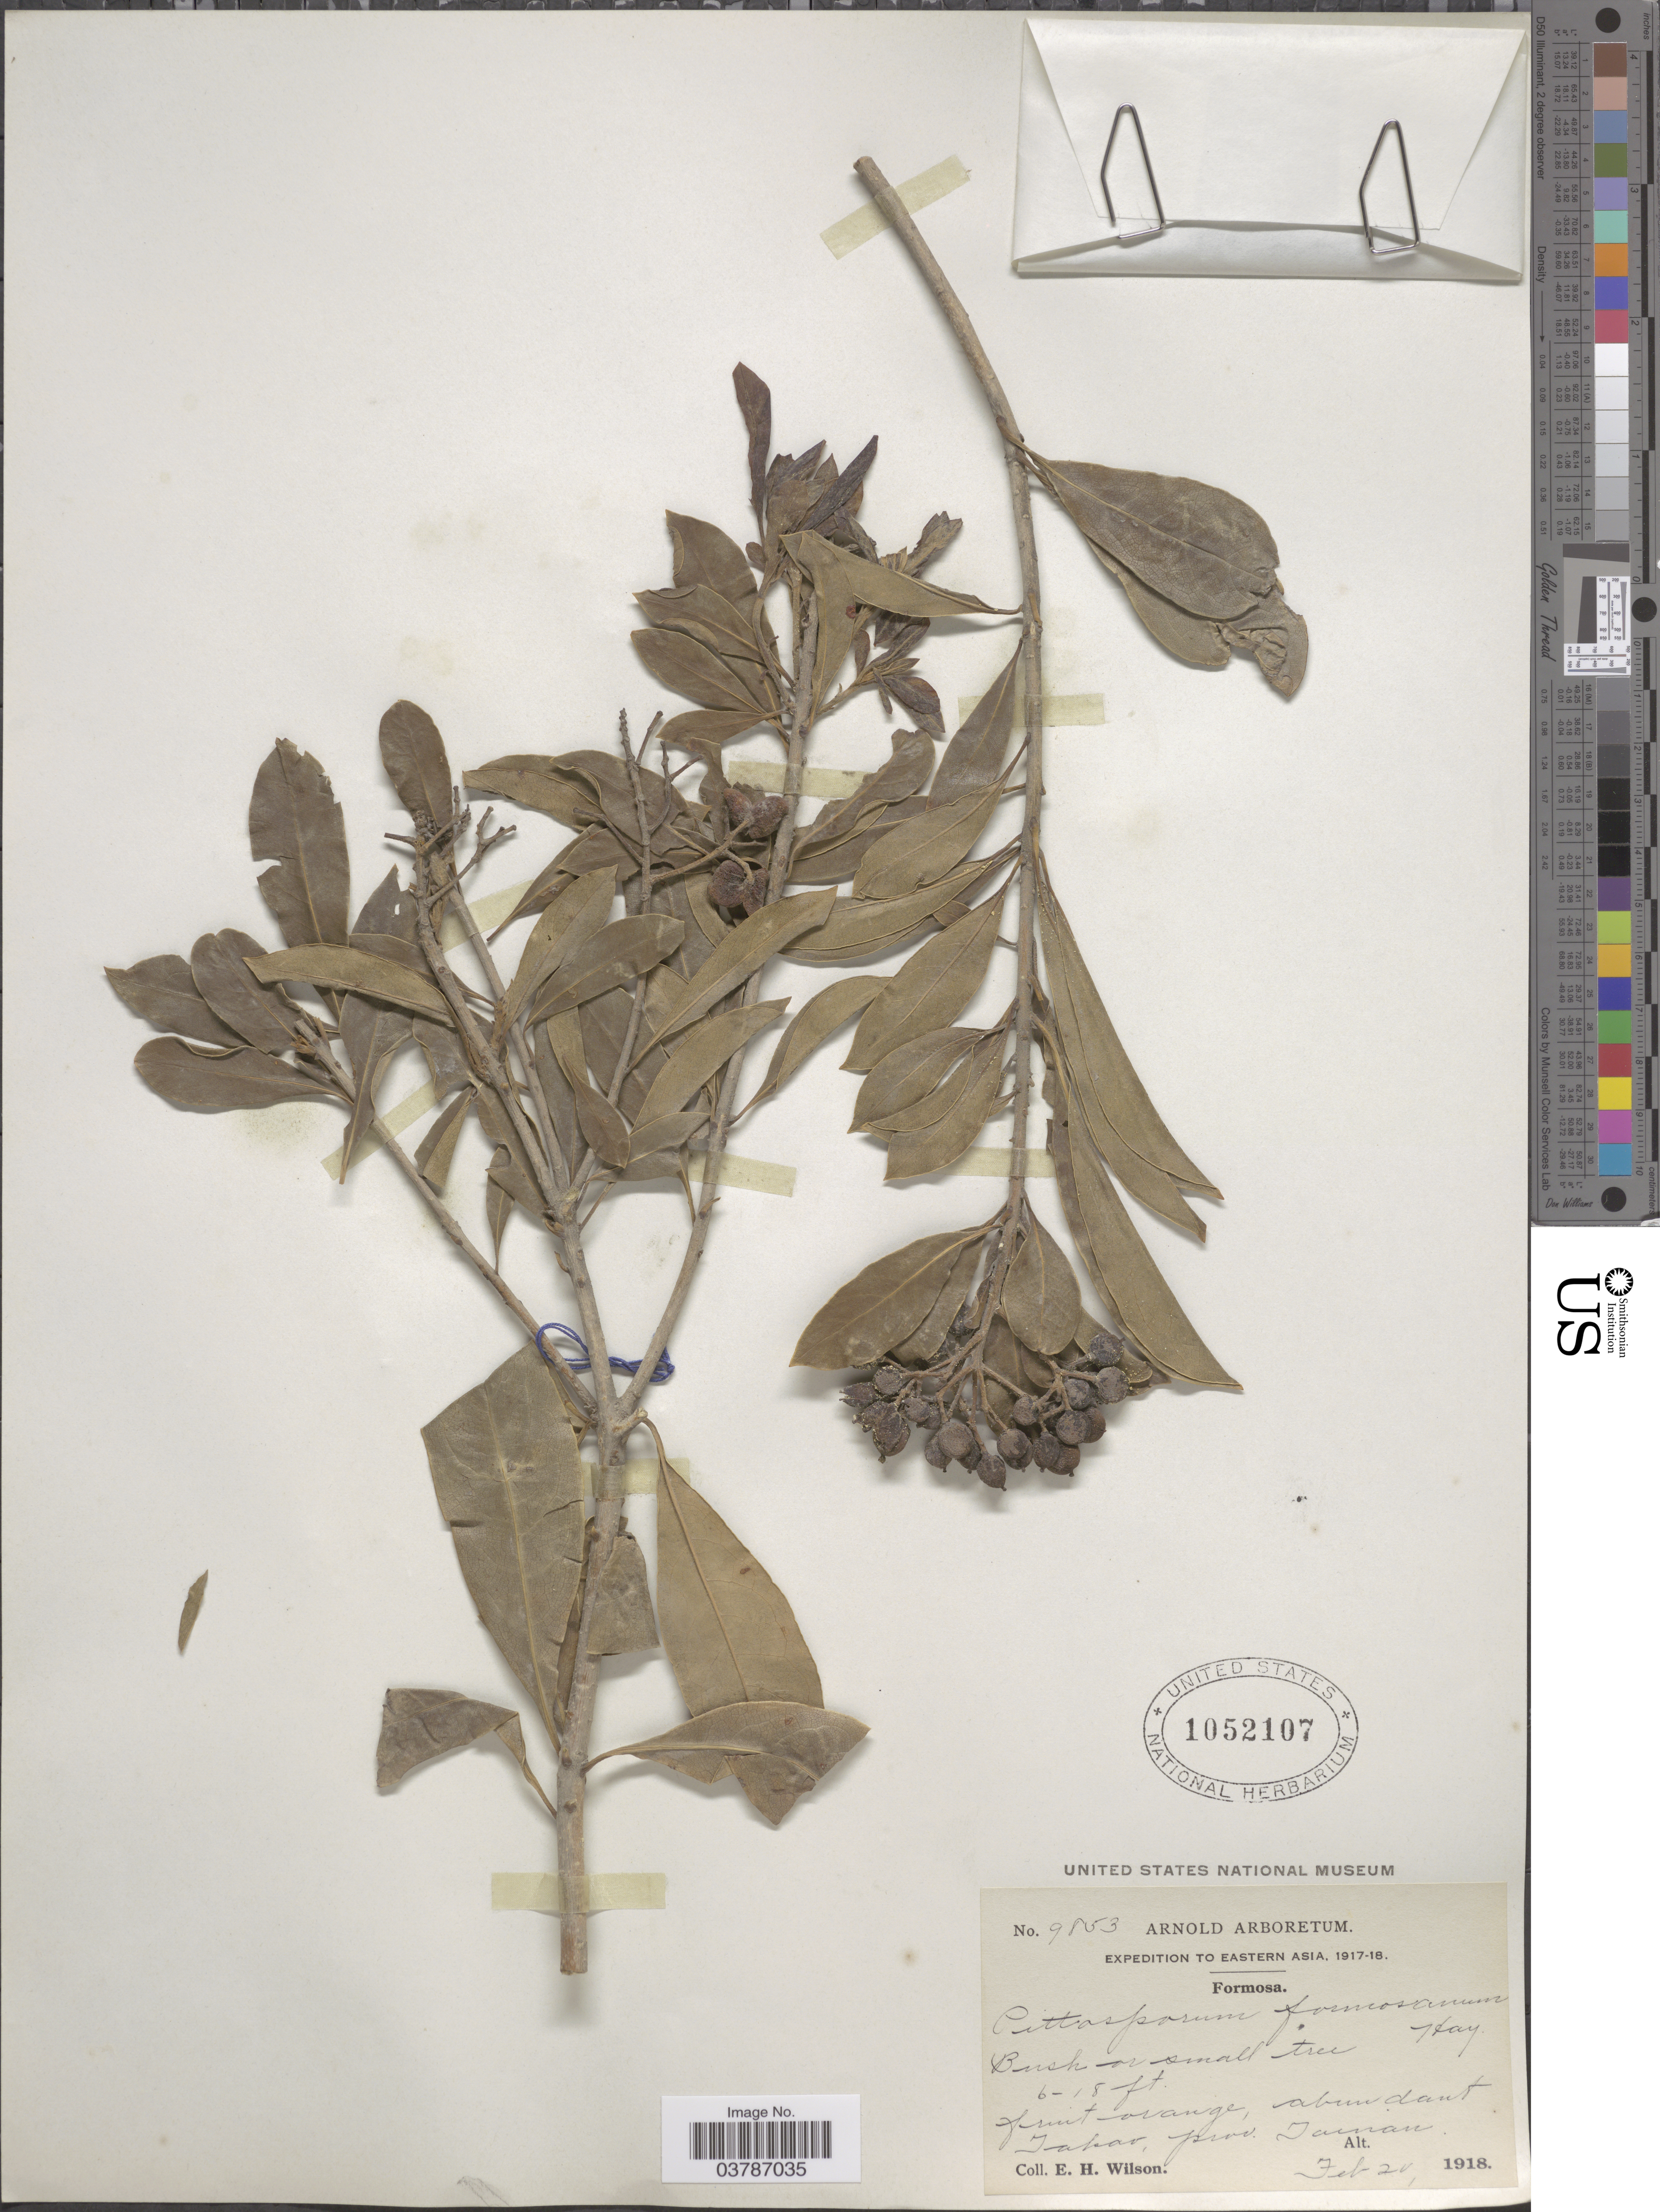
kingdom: Plantae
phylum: Tracheophyta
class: Magnoliopsida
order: Apiales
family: Pittosporaceae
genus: Pittosporum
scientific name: Pittosporum formosanum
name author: Hayata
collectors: E. Wilson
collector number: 9853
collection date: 1918-02-20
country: Taiwan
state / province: Tainan City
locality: Formosa. Tahao, prov. Tainan.*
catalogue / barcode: US 1052107